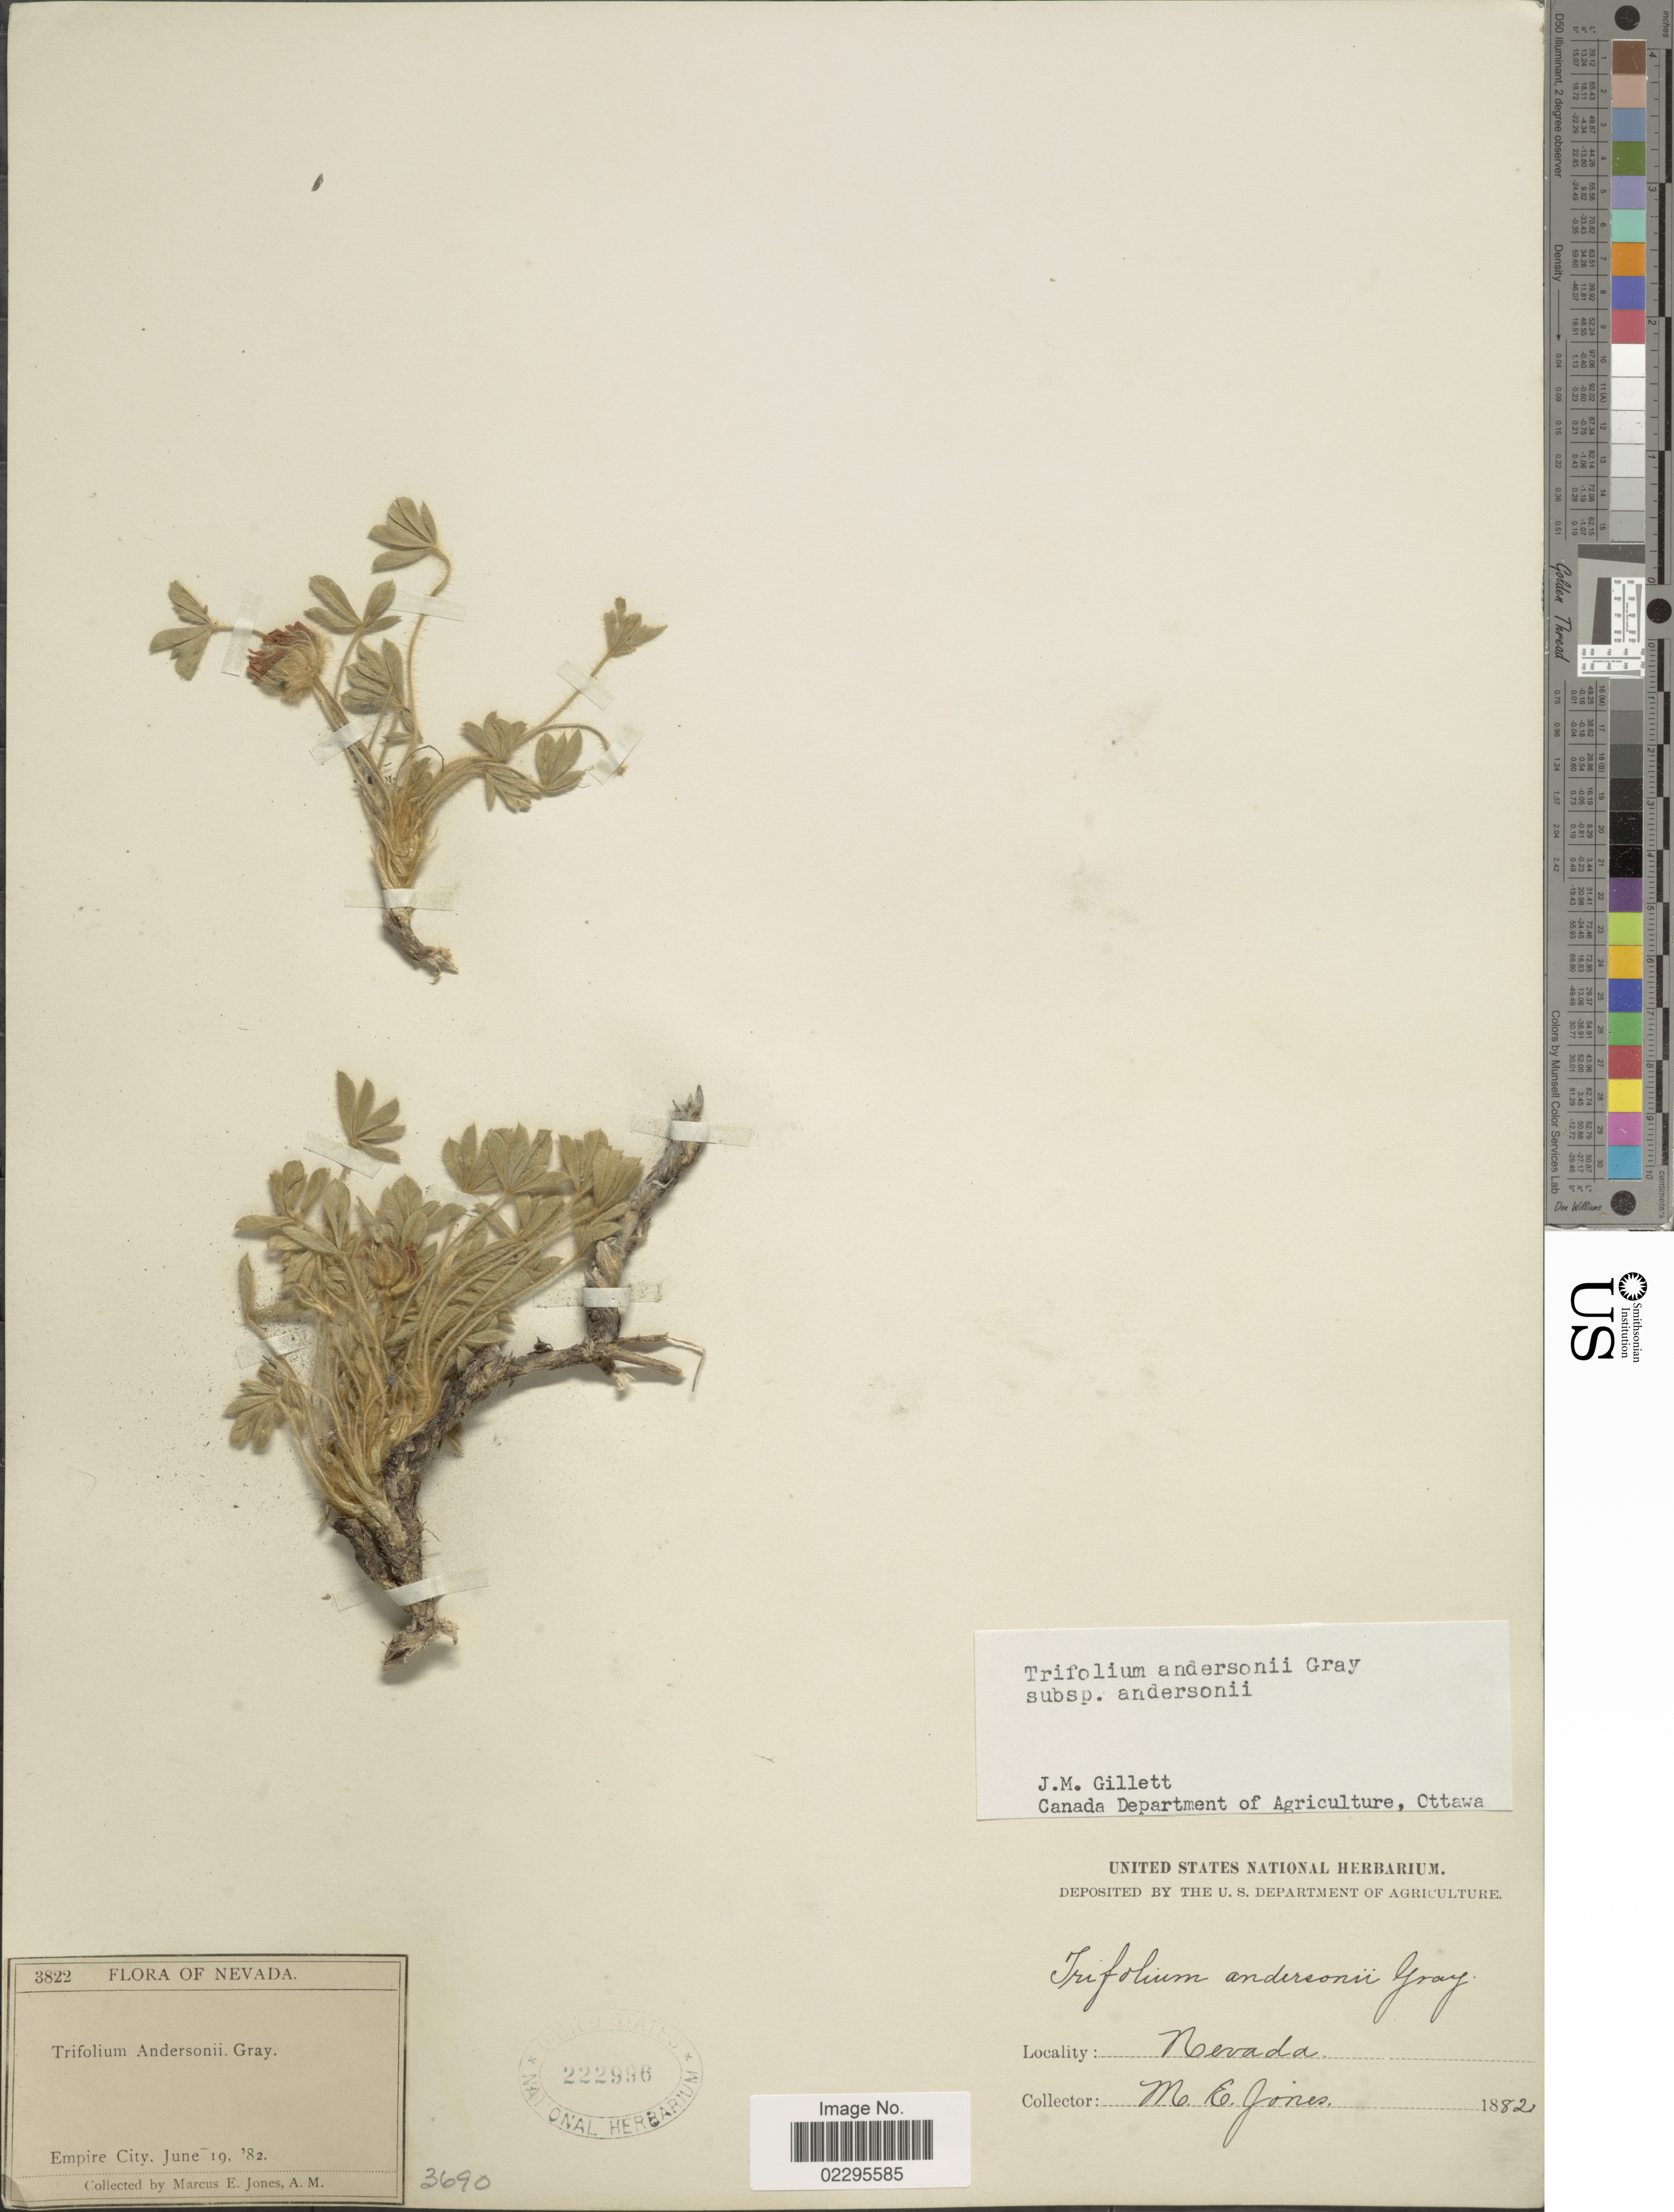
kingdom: Plantae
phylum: Tracheophyta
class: Magnoliopsida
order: Fabales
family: Fabaceae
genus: Trifolium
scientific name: Trifolium andersonii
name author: A. Gray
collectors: M. E. Jones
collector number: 3822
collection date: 1882-06-19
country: United States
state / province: Nevada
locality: Empire City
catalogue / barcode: US 222996